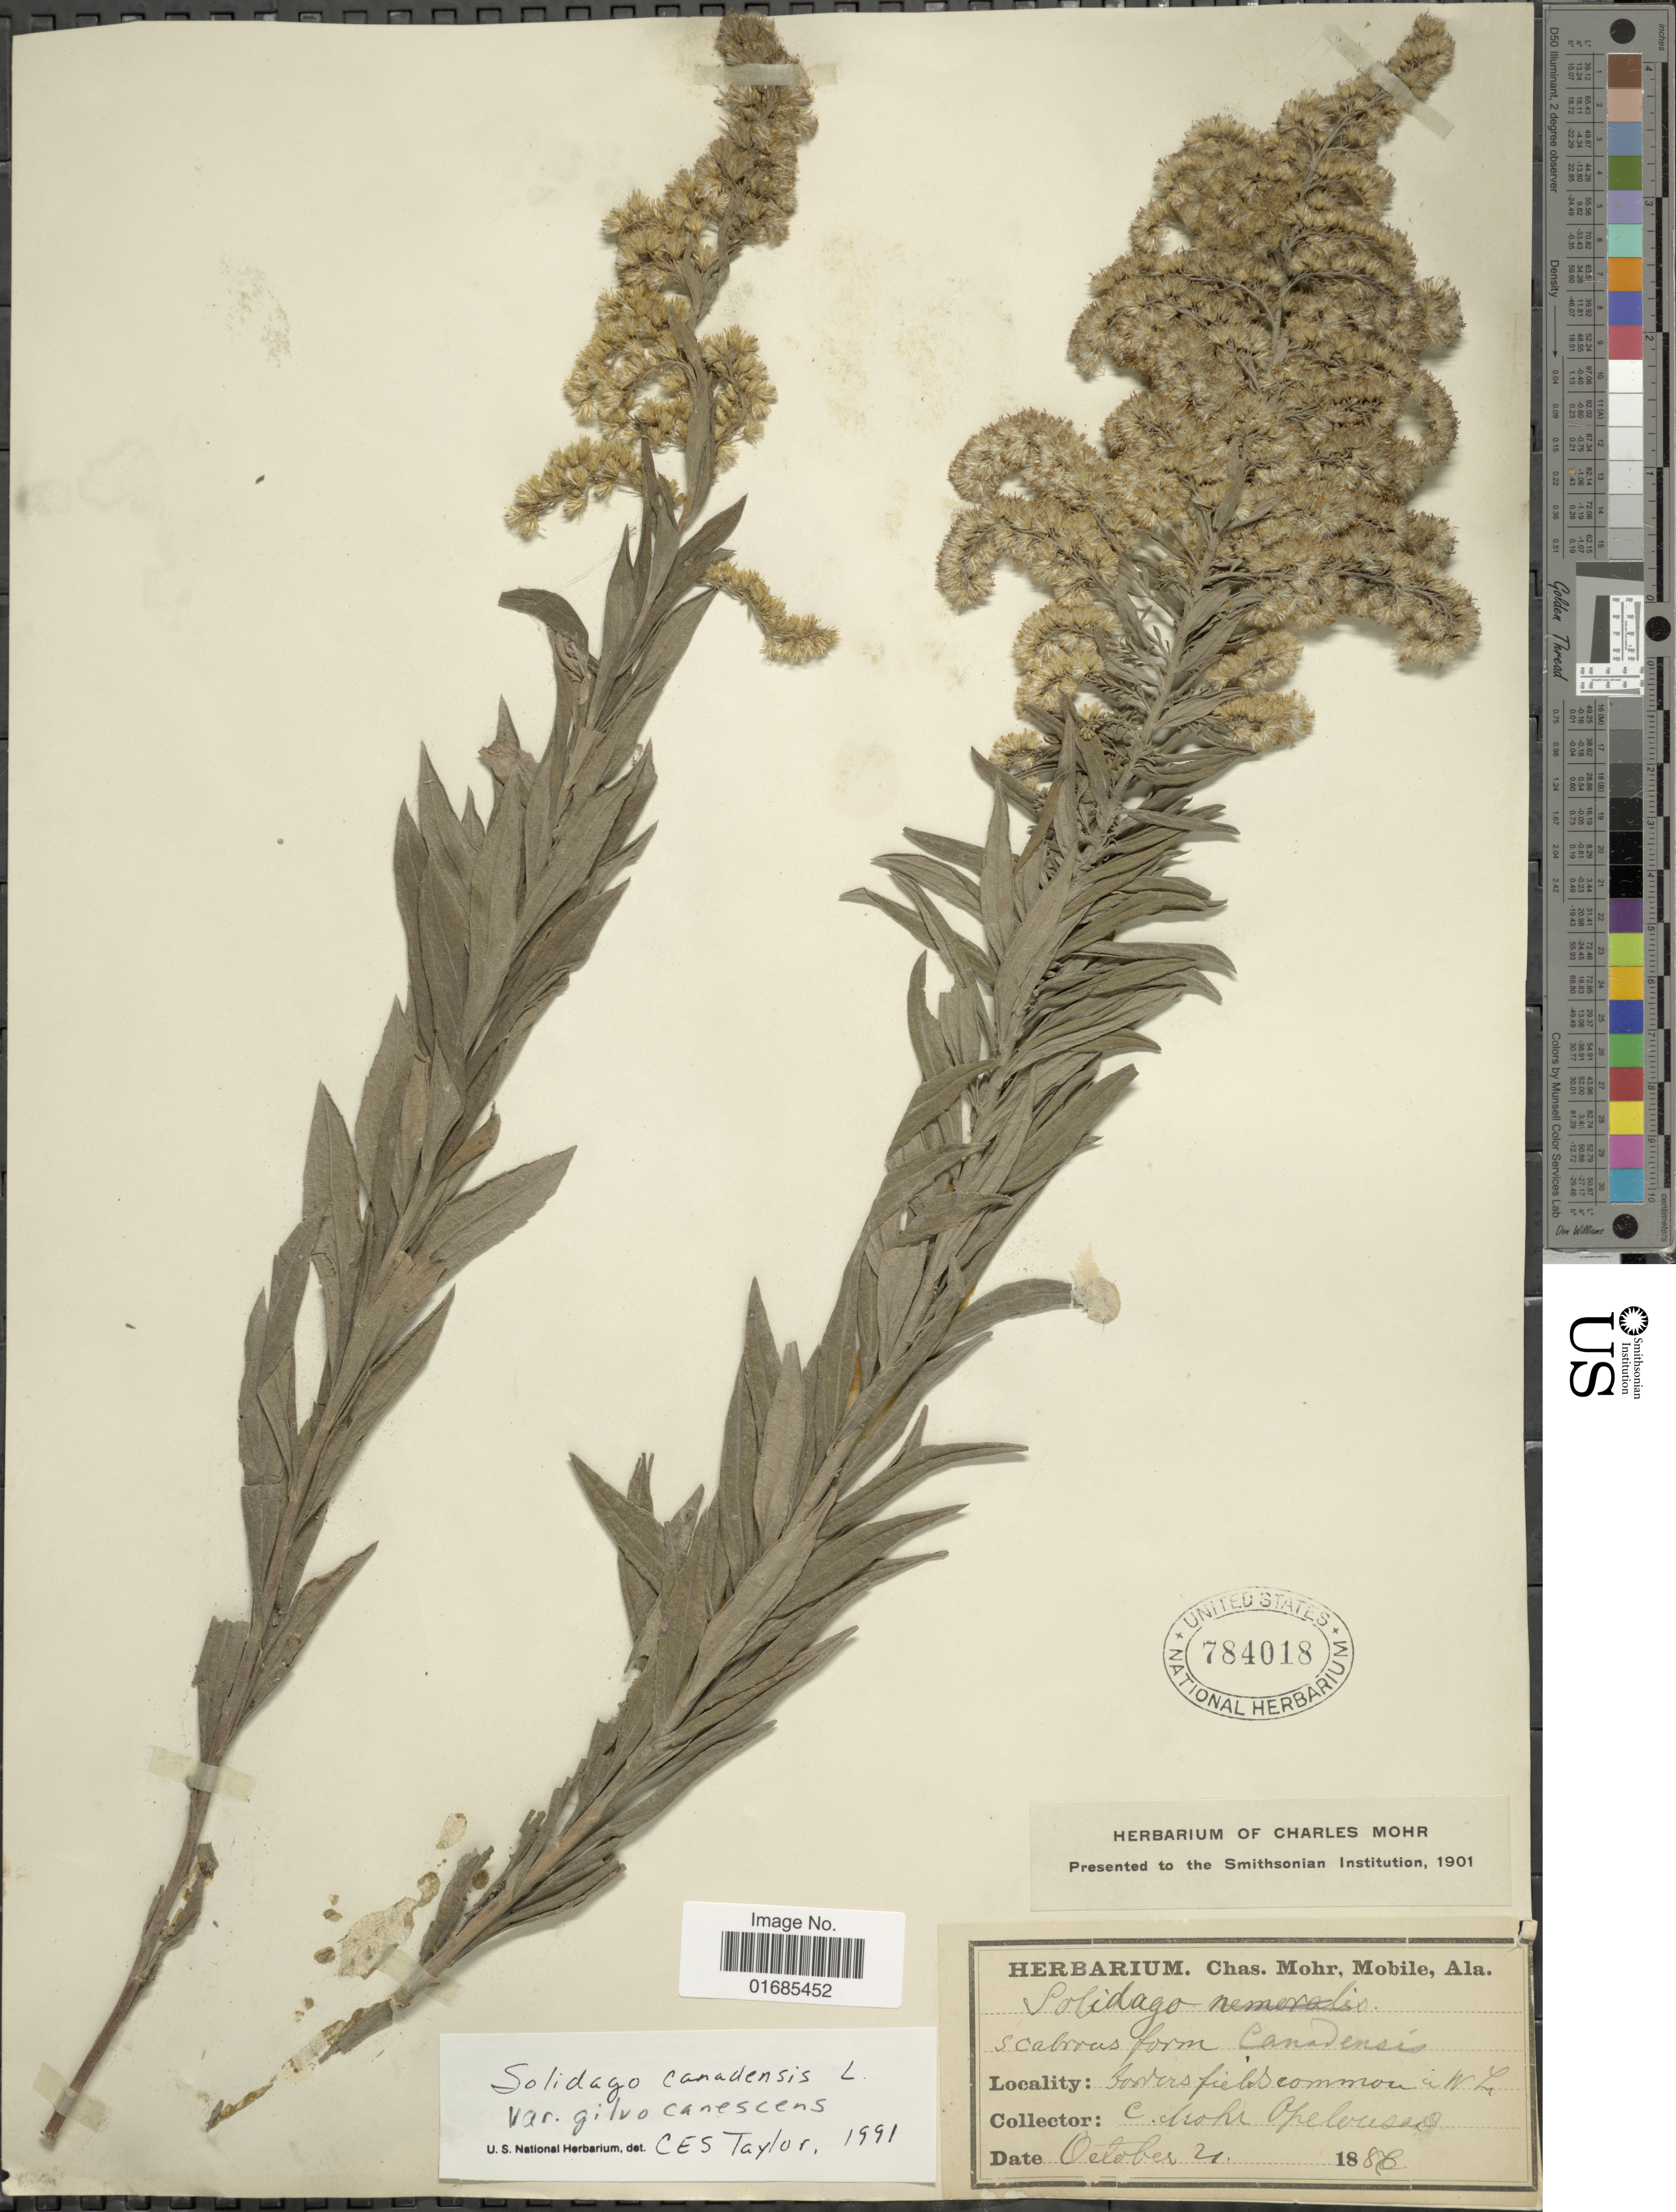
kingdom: Plantae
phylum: Tracheophyta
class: Magnoliopsida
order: Asterales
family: Asteraceae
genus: Solidago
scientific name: Solidago canadensis var. gilvocanescens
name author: Rydb.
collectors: Mohr, C. T. (herbarium)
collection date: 1886-10-21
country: United States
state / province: Louisiana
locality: Borders fields, Opelousas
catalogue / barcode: US 784018